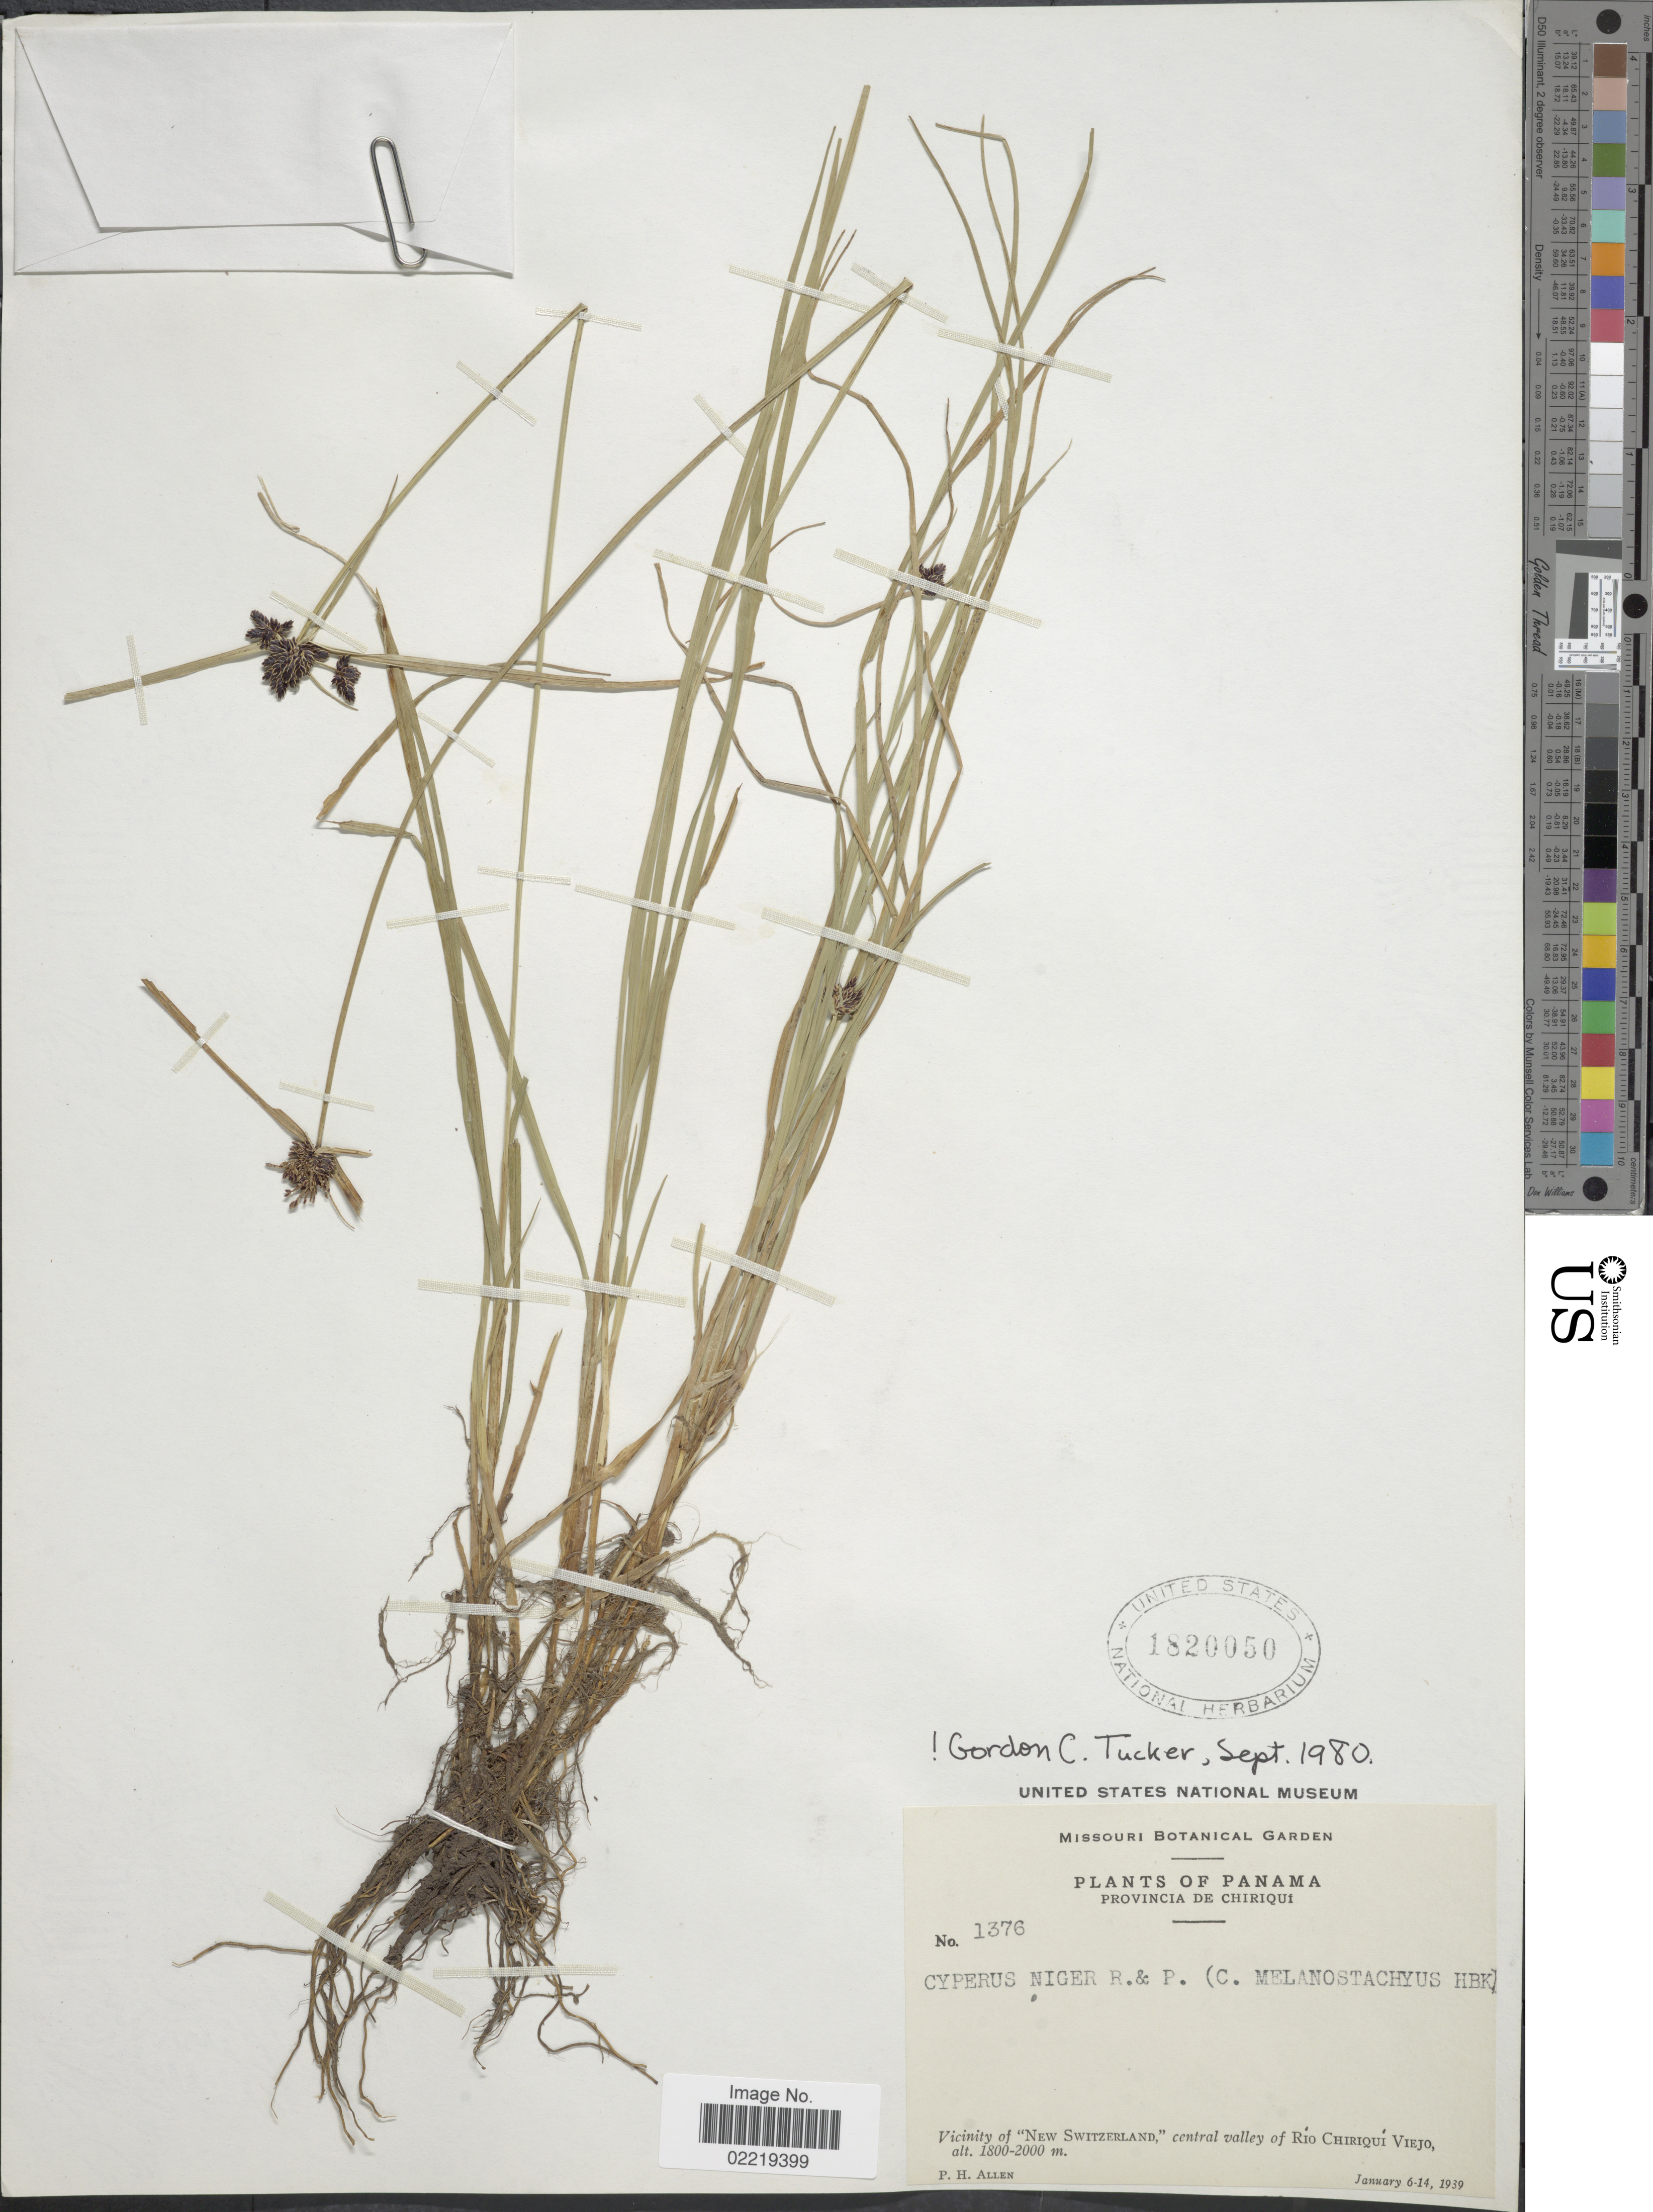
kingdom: Plantae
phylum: Tracheophyta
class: Liliopsida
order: Poales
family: Cyperaceae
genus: Cyperus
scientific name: Cyperus niger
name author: Ruiz & Pav.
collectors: P. H. Allen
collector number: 1376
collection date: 1939-01-06/1939-01-14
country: Panama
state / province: Chiriqui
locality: Provincia de Chiriqui, Vicinity of New Switzerland, central valley of Rio Chiriqui Viejo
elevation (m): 1800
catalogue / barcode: US 1820050